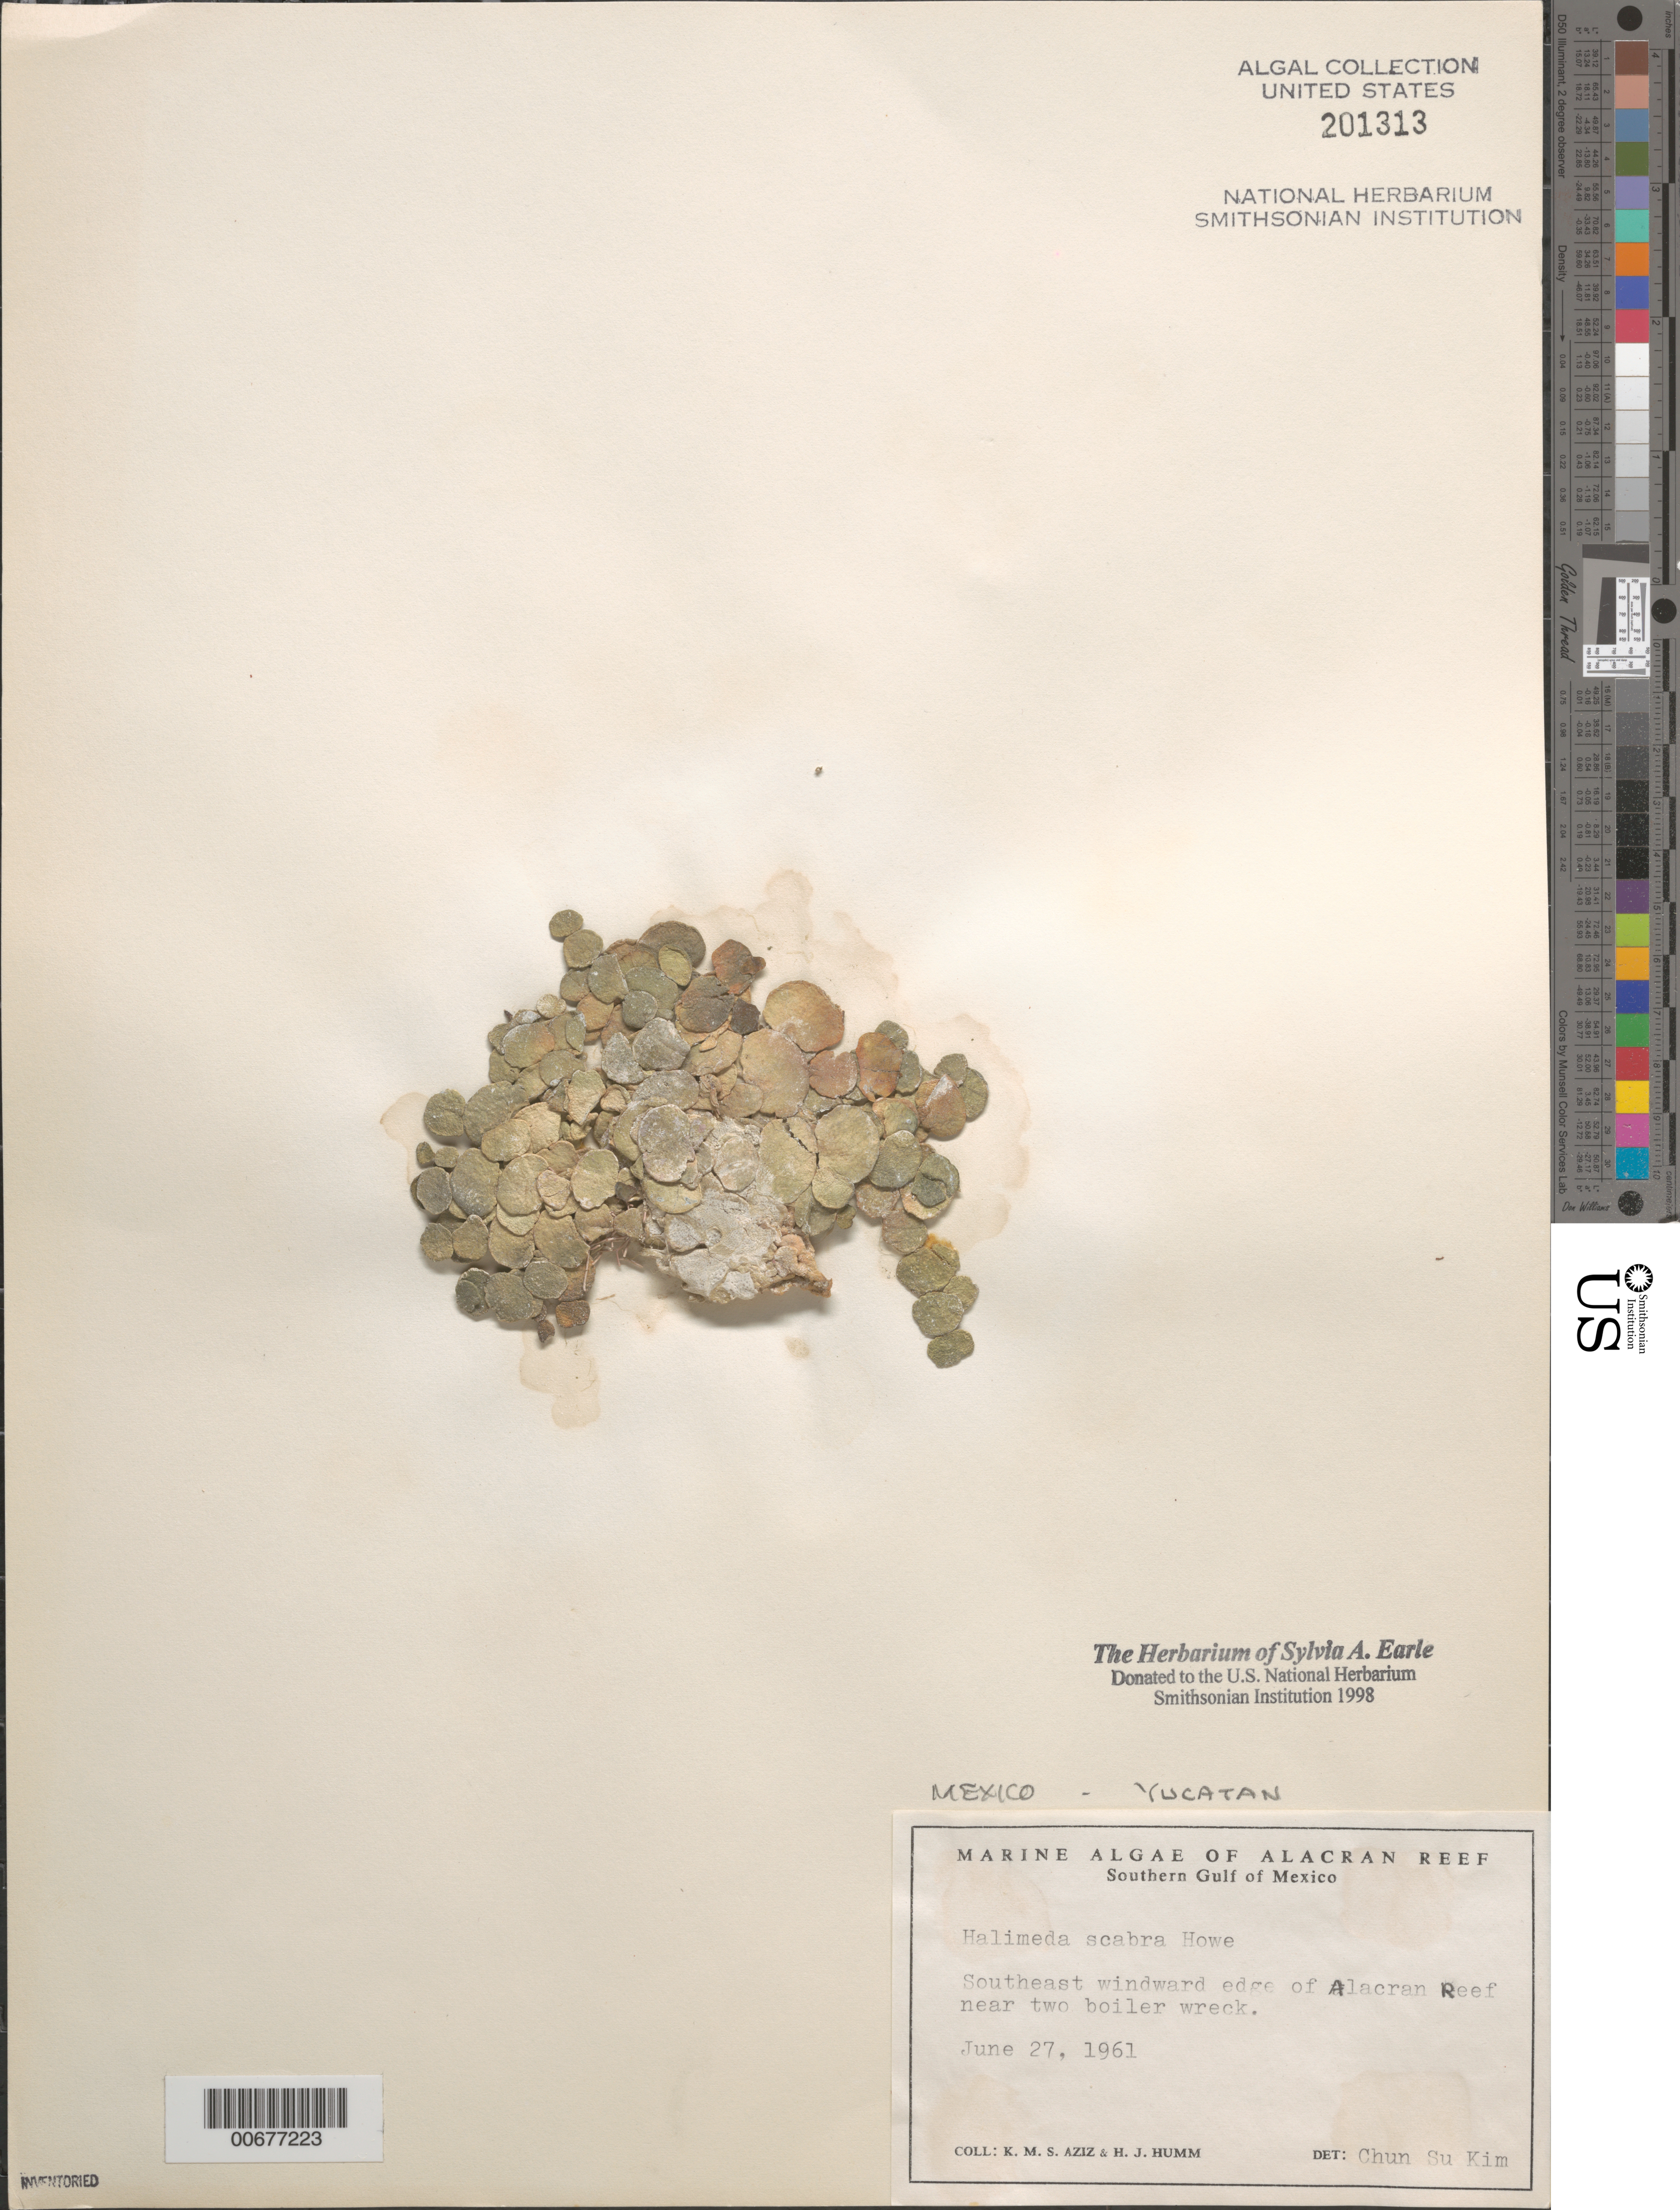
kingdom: Plantae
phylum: Chlorophyta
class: Ulvophyceae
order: Bryopsidales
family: Halimedaceae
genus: Halimeda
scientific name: Halimeda scabra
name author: M. Howe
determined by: Kim, Chun Su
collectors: K. M. Aziz & H. J. Humm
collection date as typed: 27 Jun 1961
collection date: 1961-06-27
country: Mexico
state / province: Yucatan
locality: Alacran Reef, southern Gulf of Mexico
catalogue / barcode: US 201313